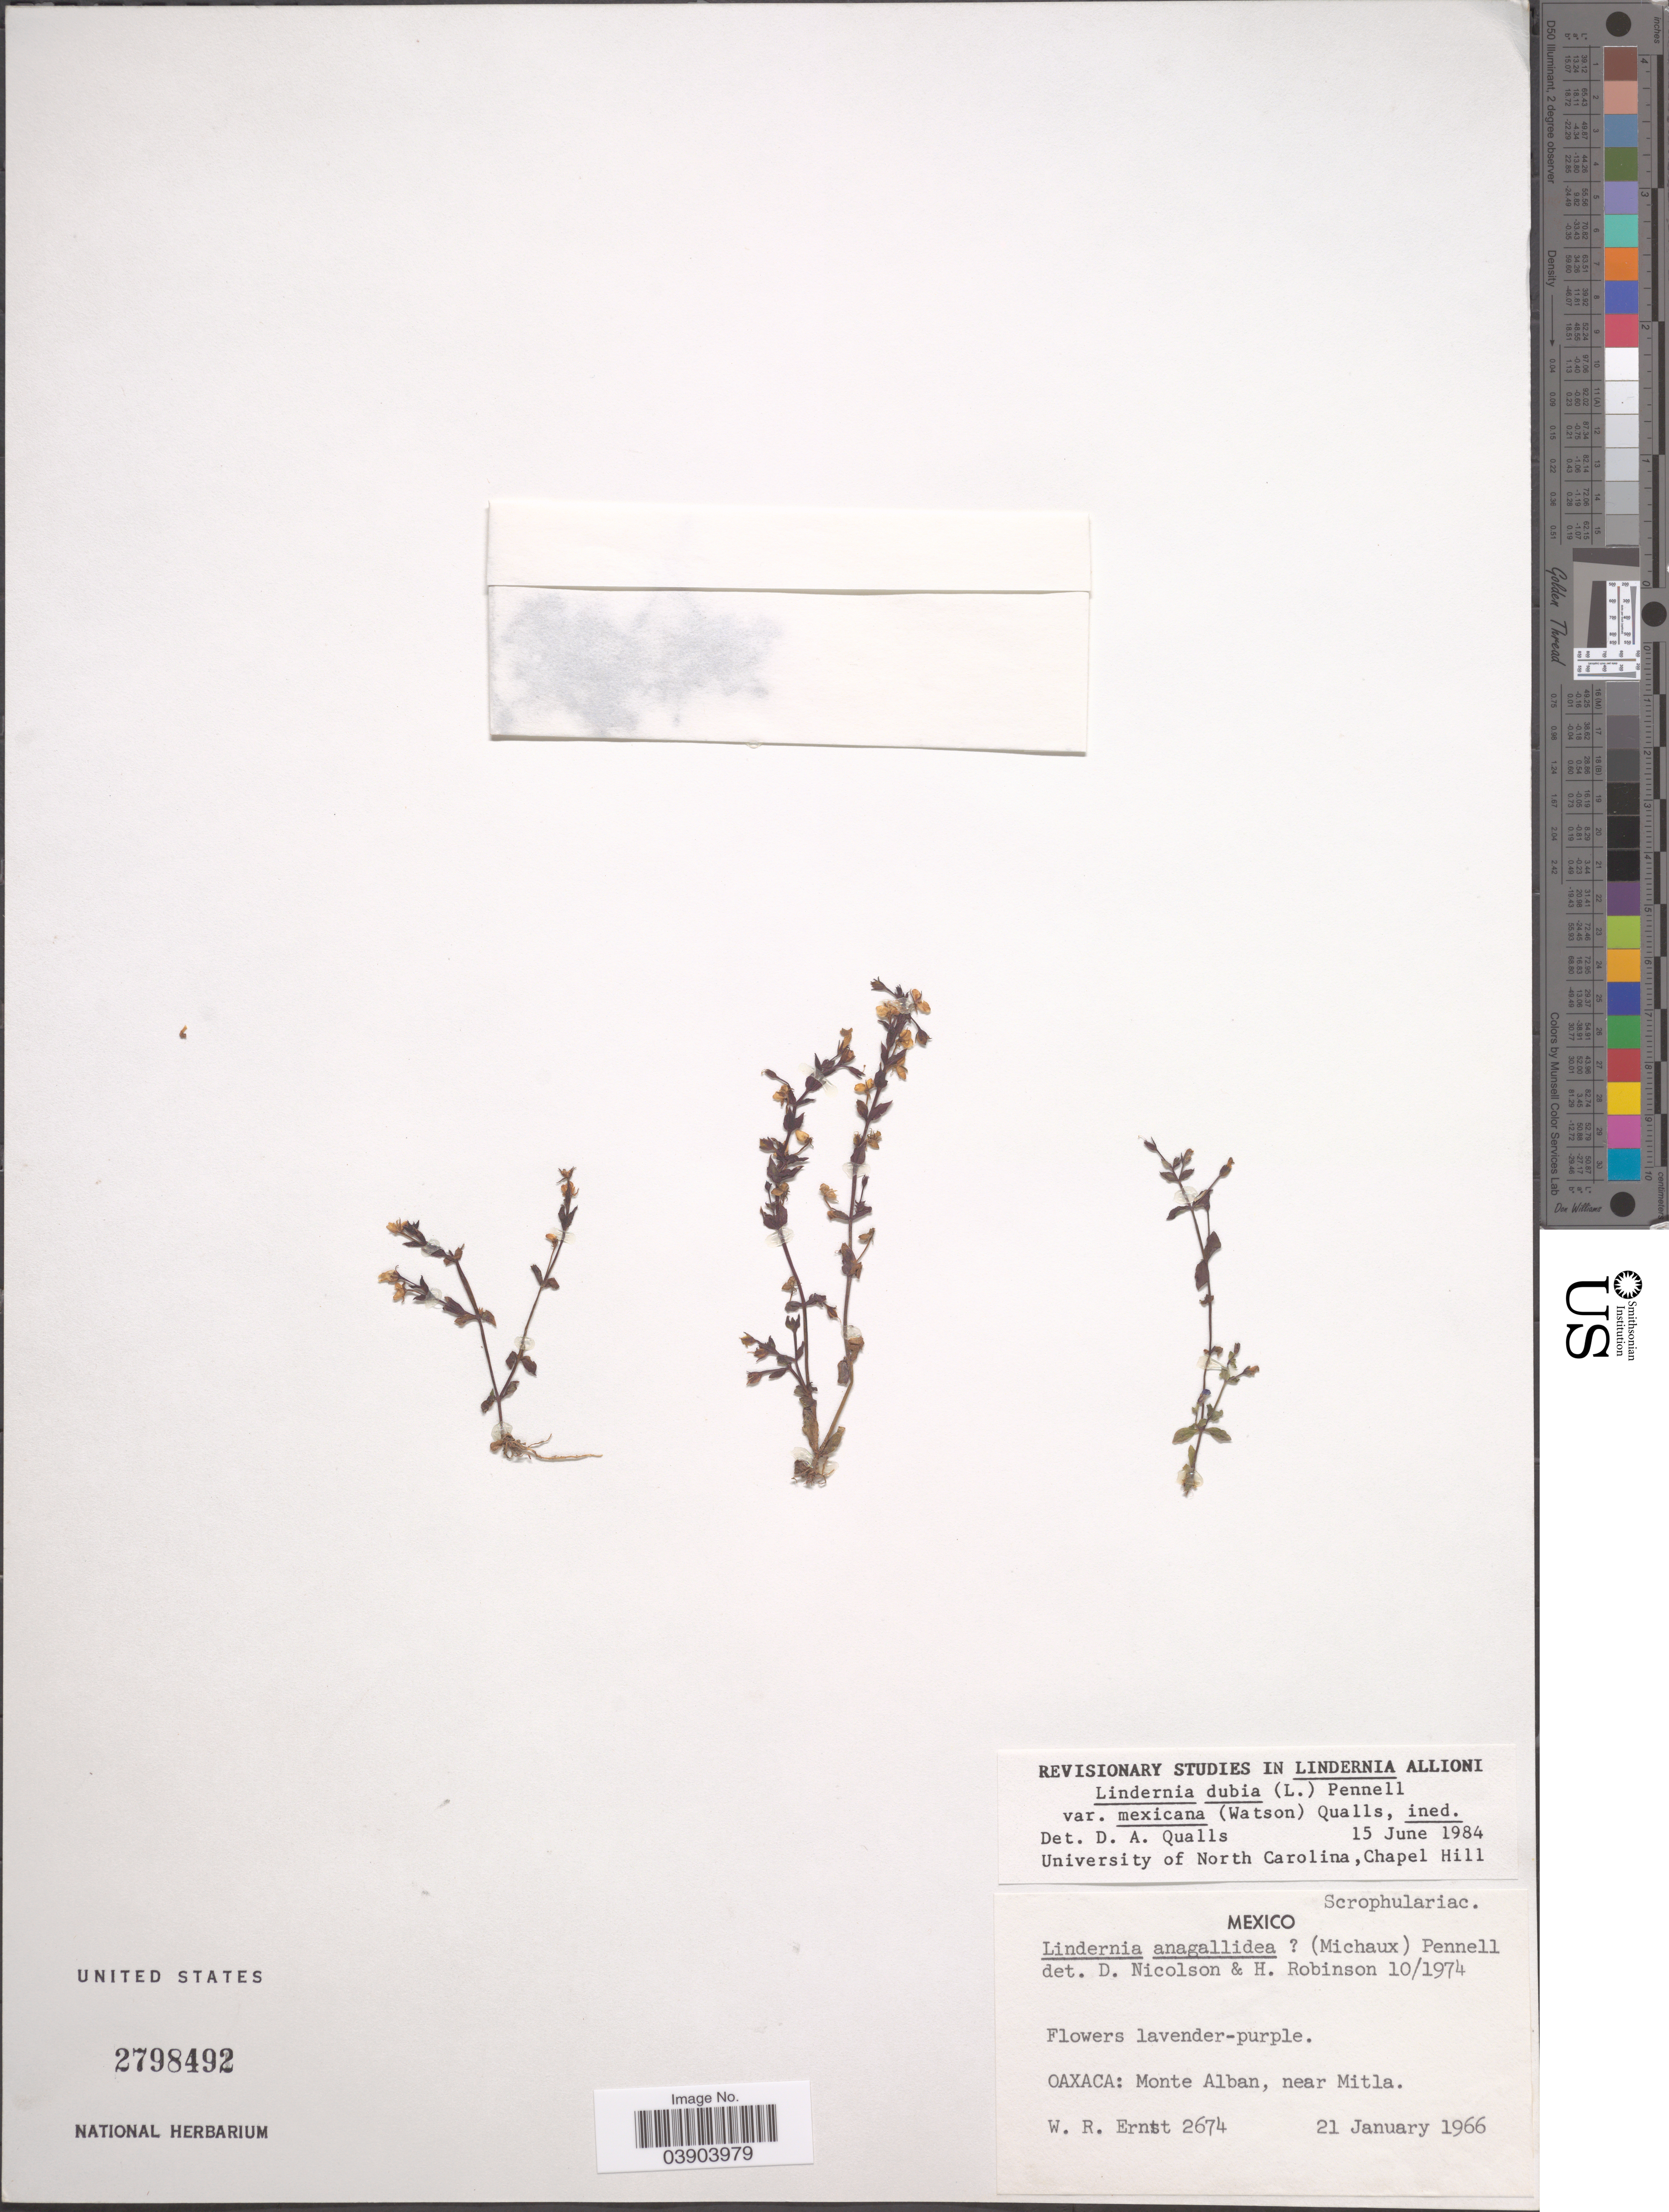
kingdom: Plantae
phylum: Tracheophyta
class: Magnoliopsida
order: Lamiales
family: Linderniaceae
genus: Lindernia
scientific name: Lindernia dubia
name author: (L.) Pennell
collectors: W. R. Ernst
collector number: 2674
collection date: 1966-01-21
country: Mexico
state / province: Oaxaca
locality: Monte Alban, near Mitla.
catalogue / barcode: US 2798492